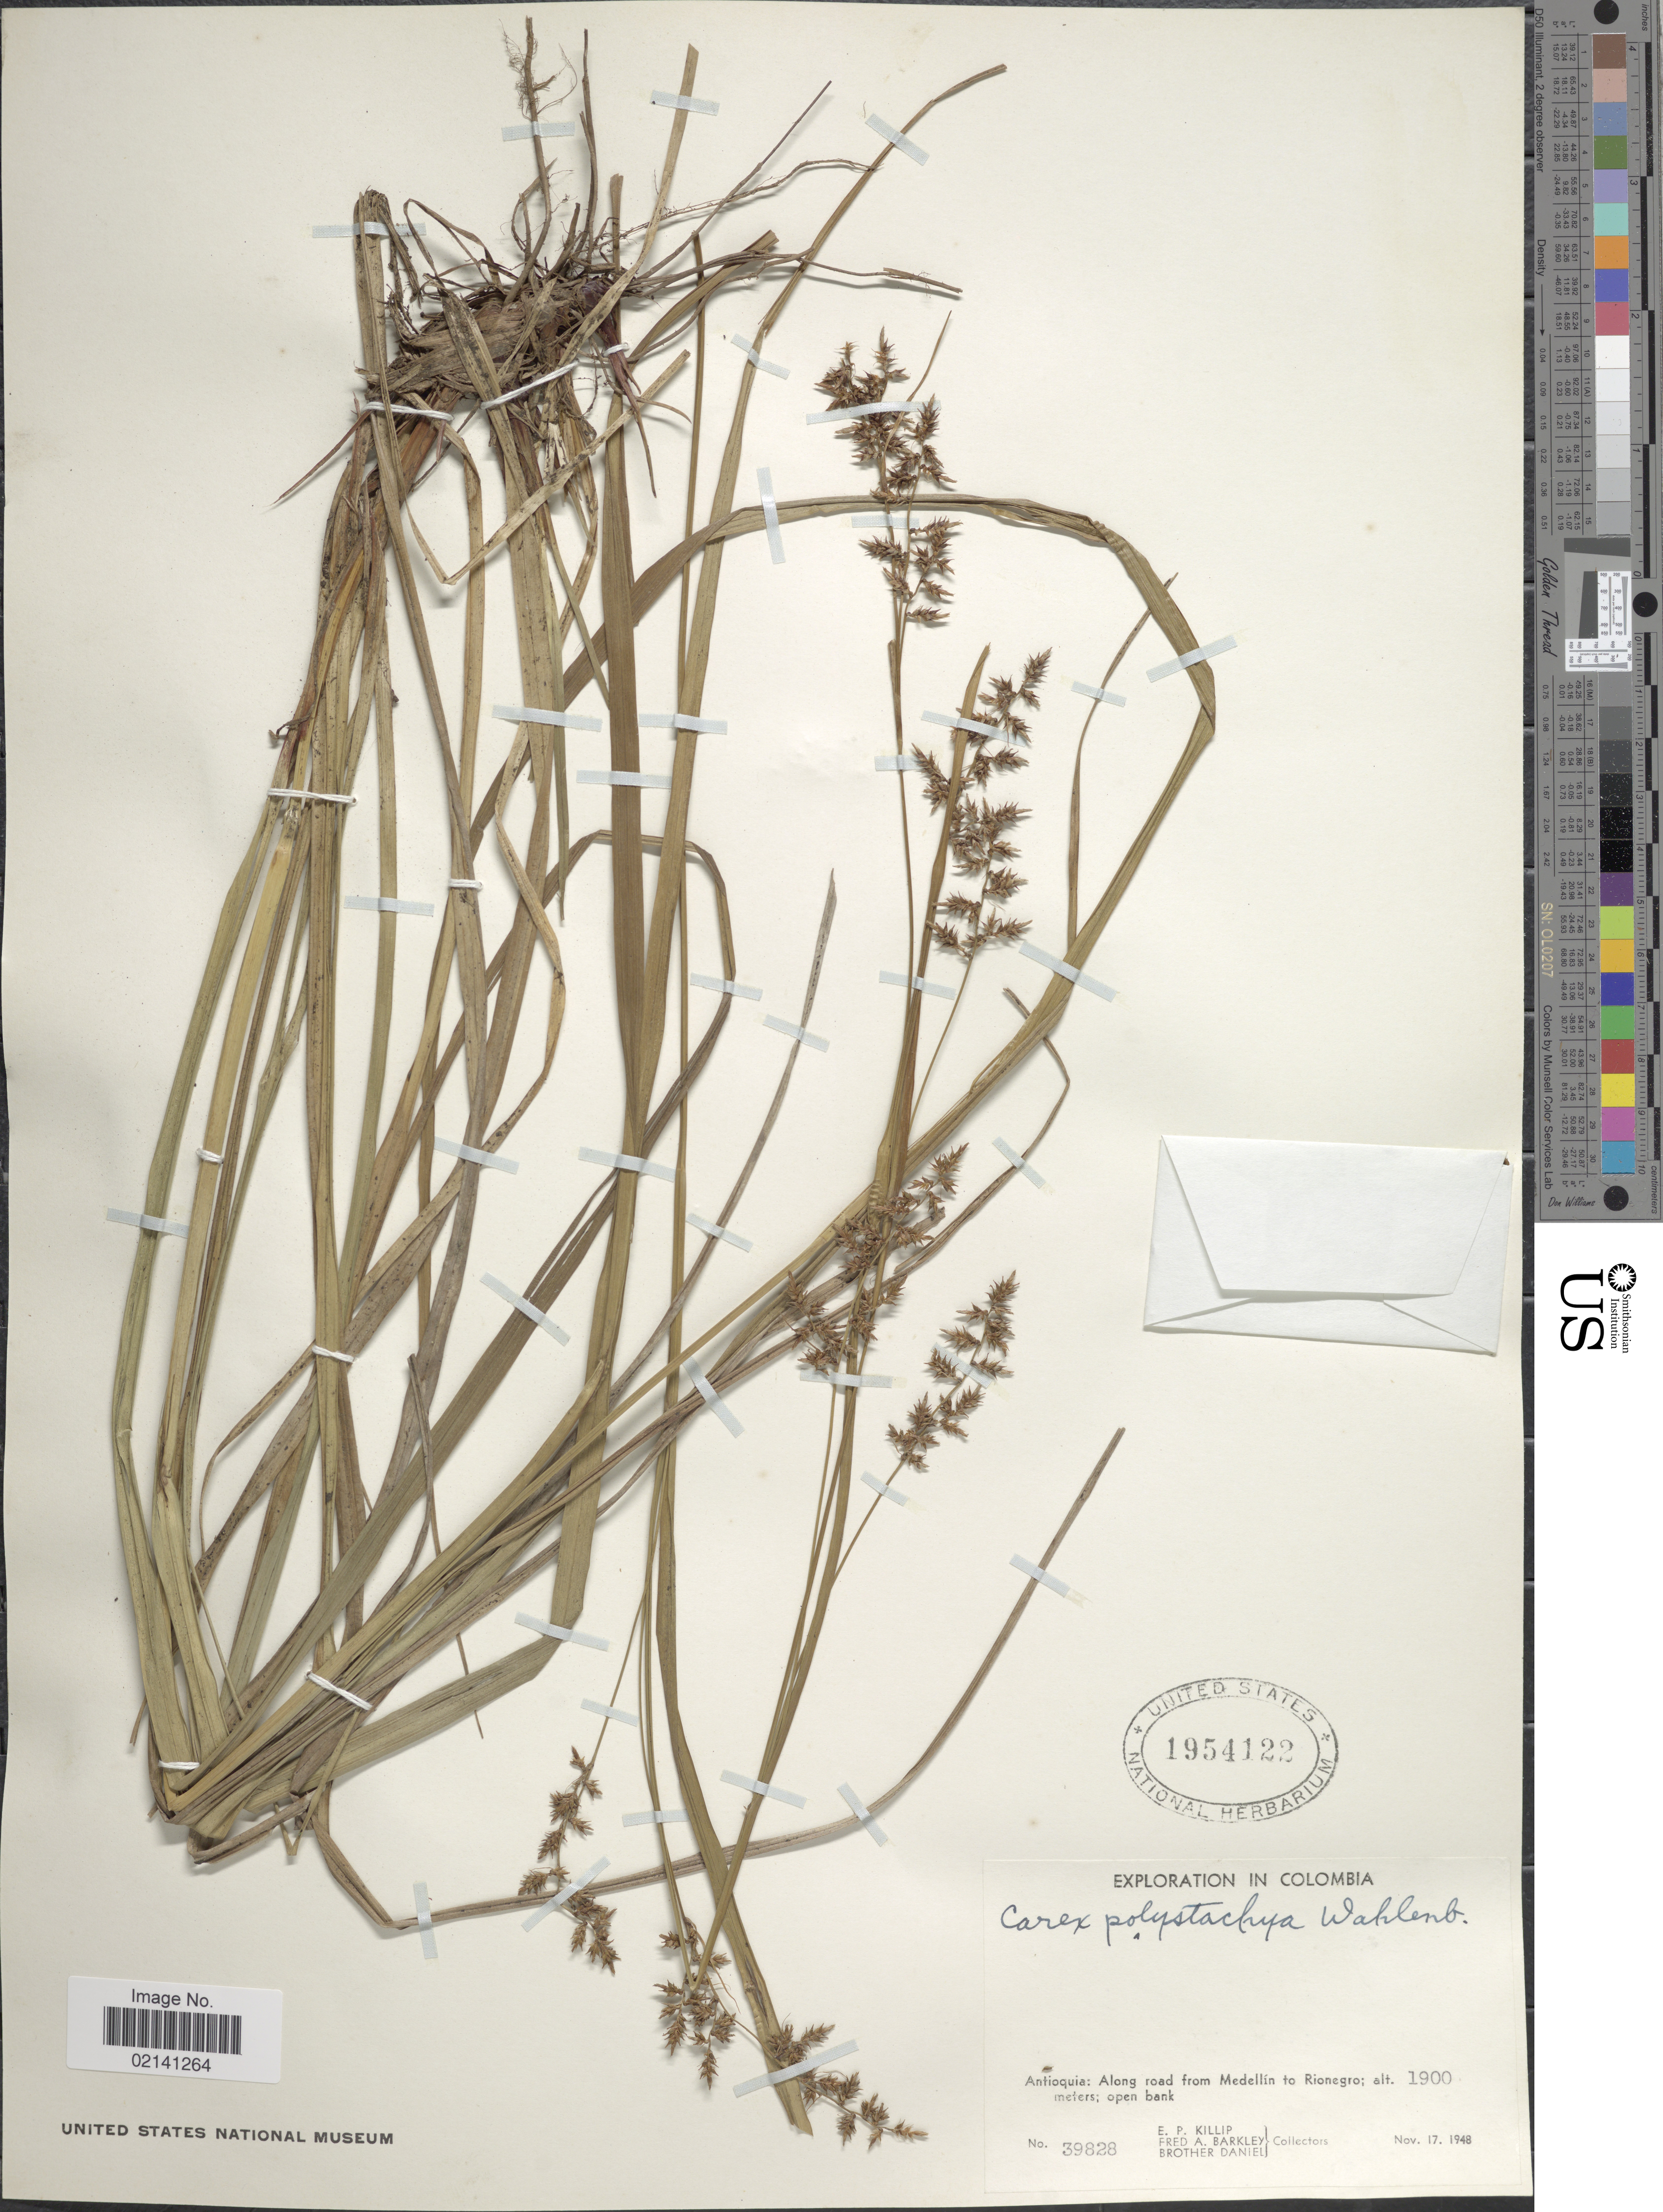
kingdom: Plantae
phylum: Tracheophyta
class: Liliopsida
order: Poales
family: Cyperaceae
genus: Carex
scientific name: Carex polystachya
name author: Sw. ex Wahlenb.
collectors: E. P. Killip, F. A. Barkley & Bro. Daniel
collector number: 39828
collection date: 1948-11-17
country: Colombia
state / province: Antioquia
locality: Along road from Medellin to Rionegro, open bank.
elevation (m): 1900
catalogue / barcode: US 1954122